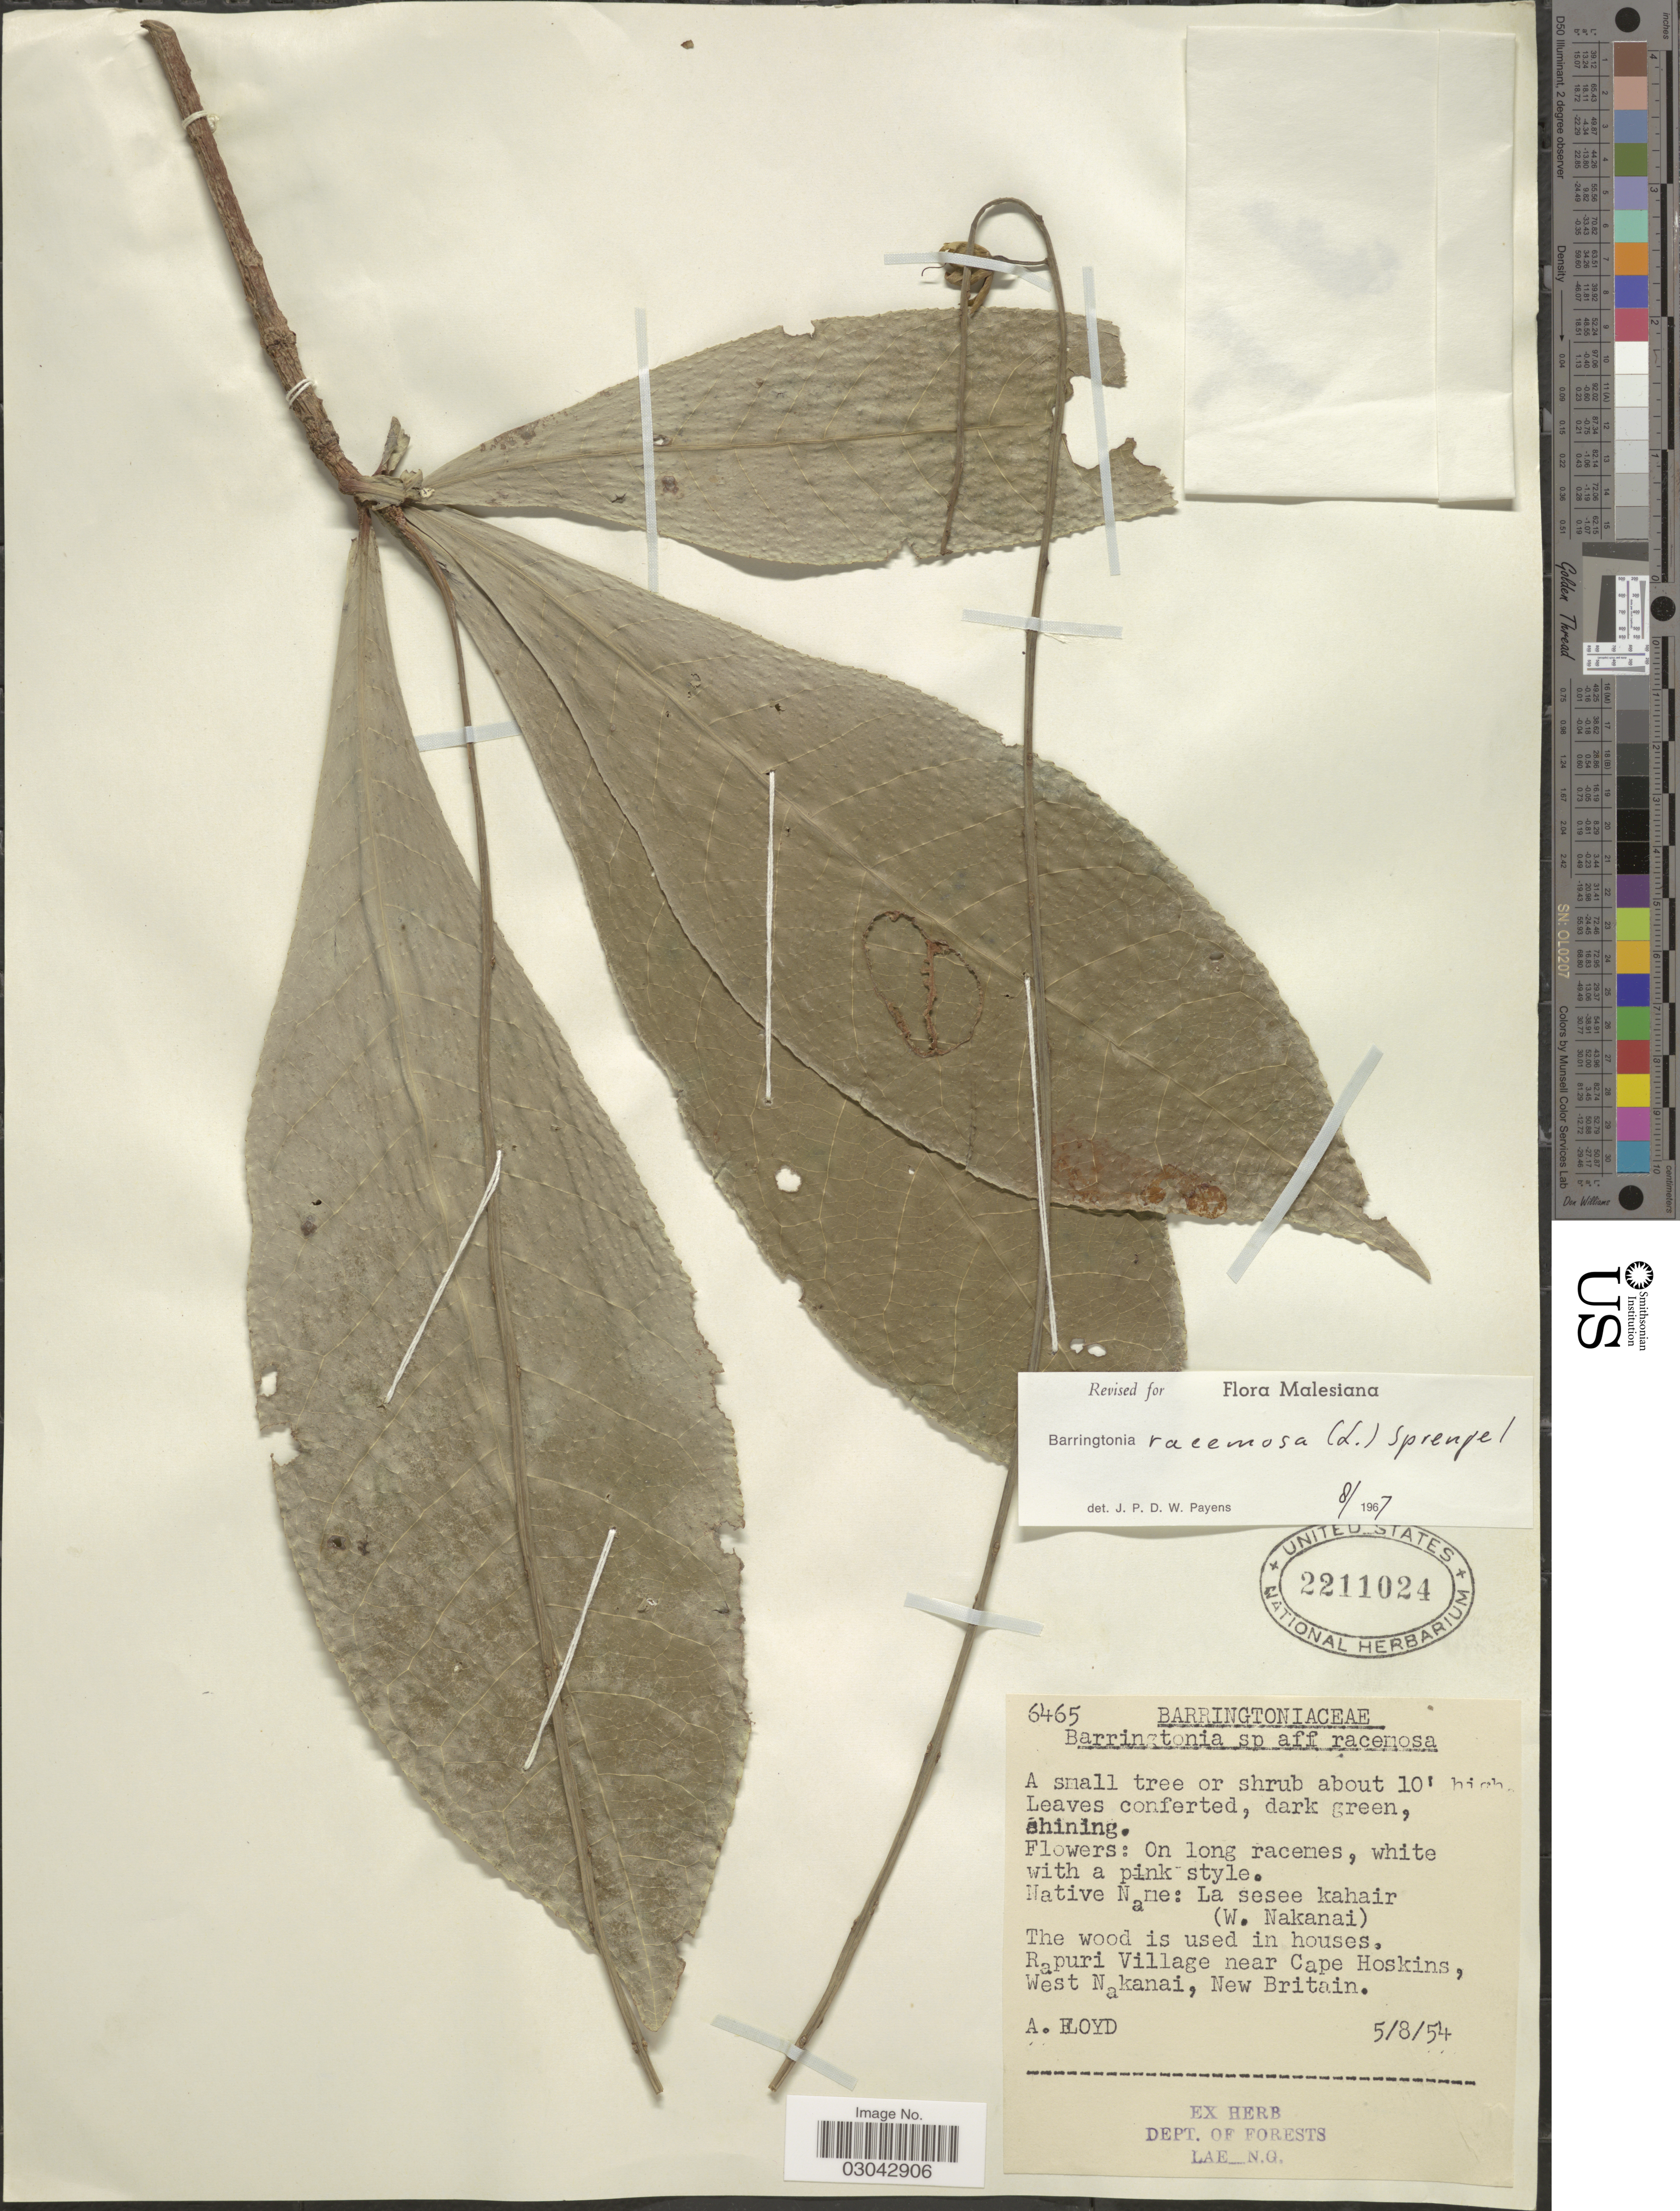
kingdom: Plantae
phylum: Tracheophyta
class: Magnoliopsida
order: Ericales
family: Lecythidaceae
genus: Barringtonia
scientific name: Barringtonia racemosa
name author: (L.) Spreng.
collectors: A. Floyd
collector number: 6465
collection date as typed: Transcribed d/m/y: 5/8/54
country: Papua New Guinea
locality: Rapuri Village near Cape Hoskins, West Nakanai.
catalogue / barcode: US 2211024